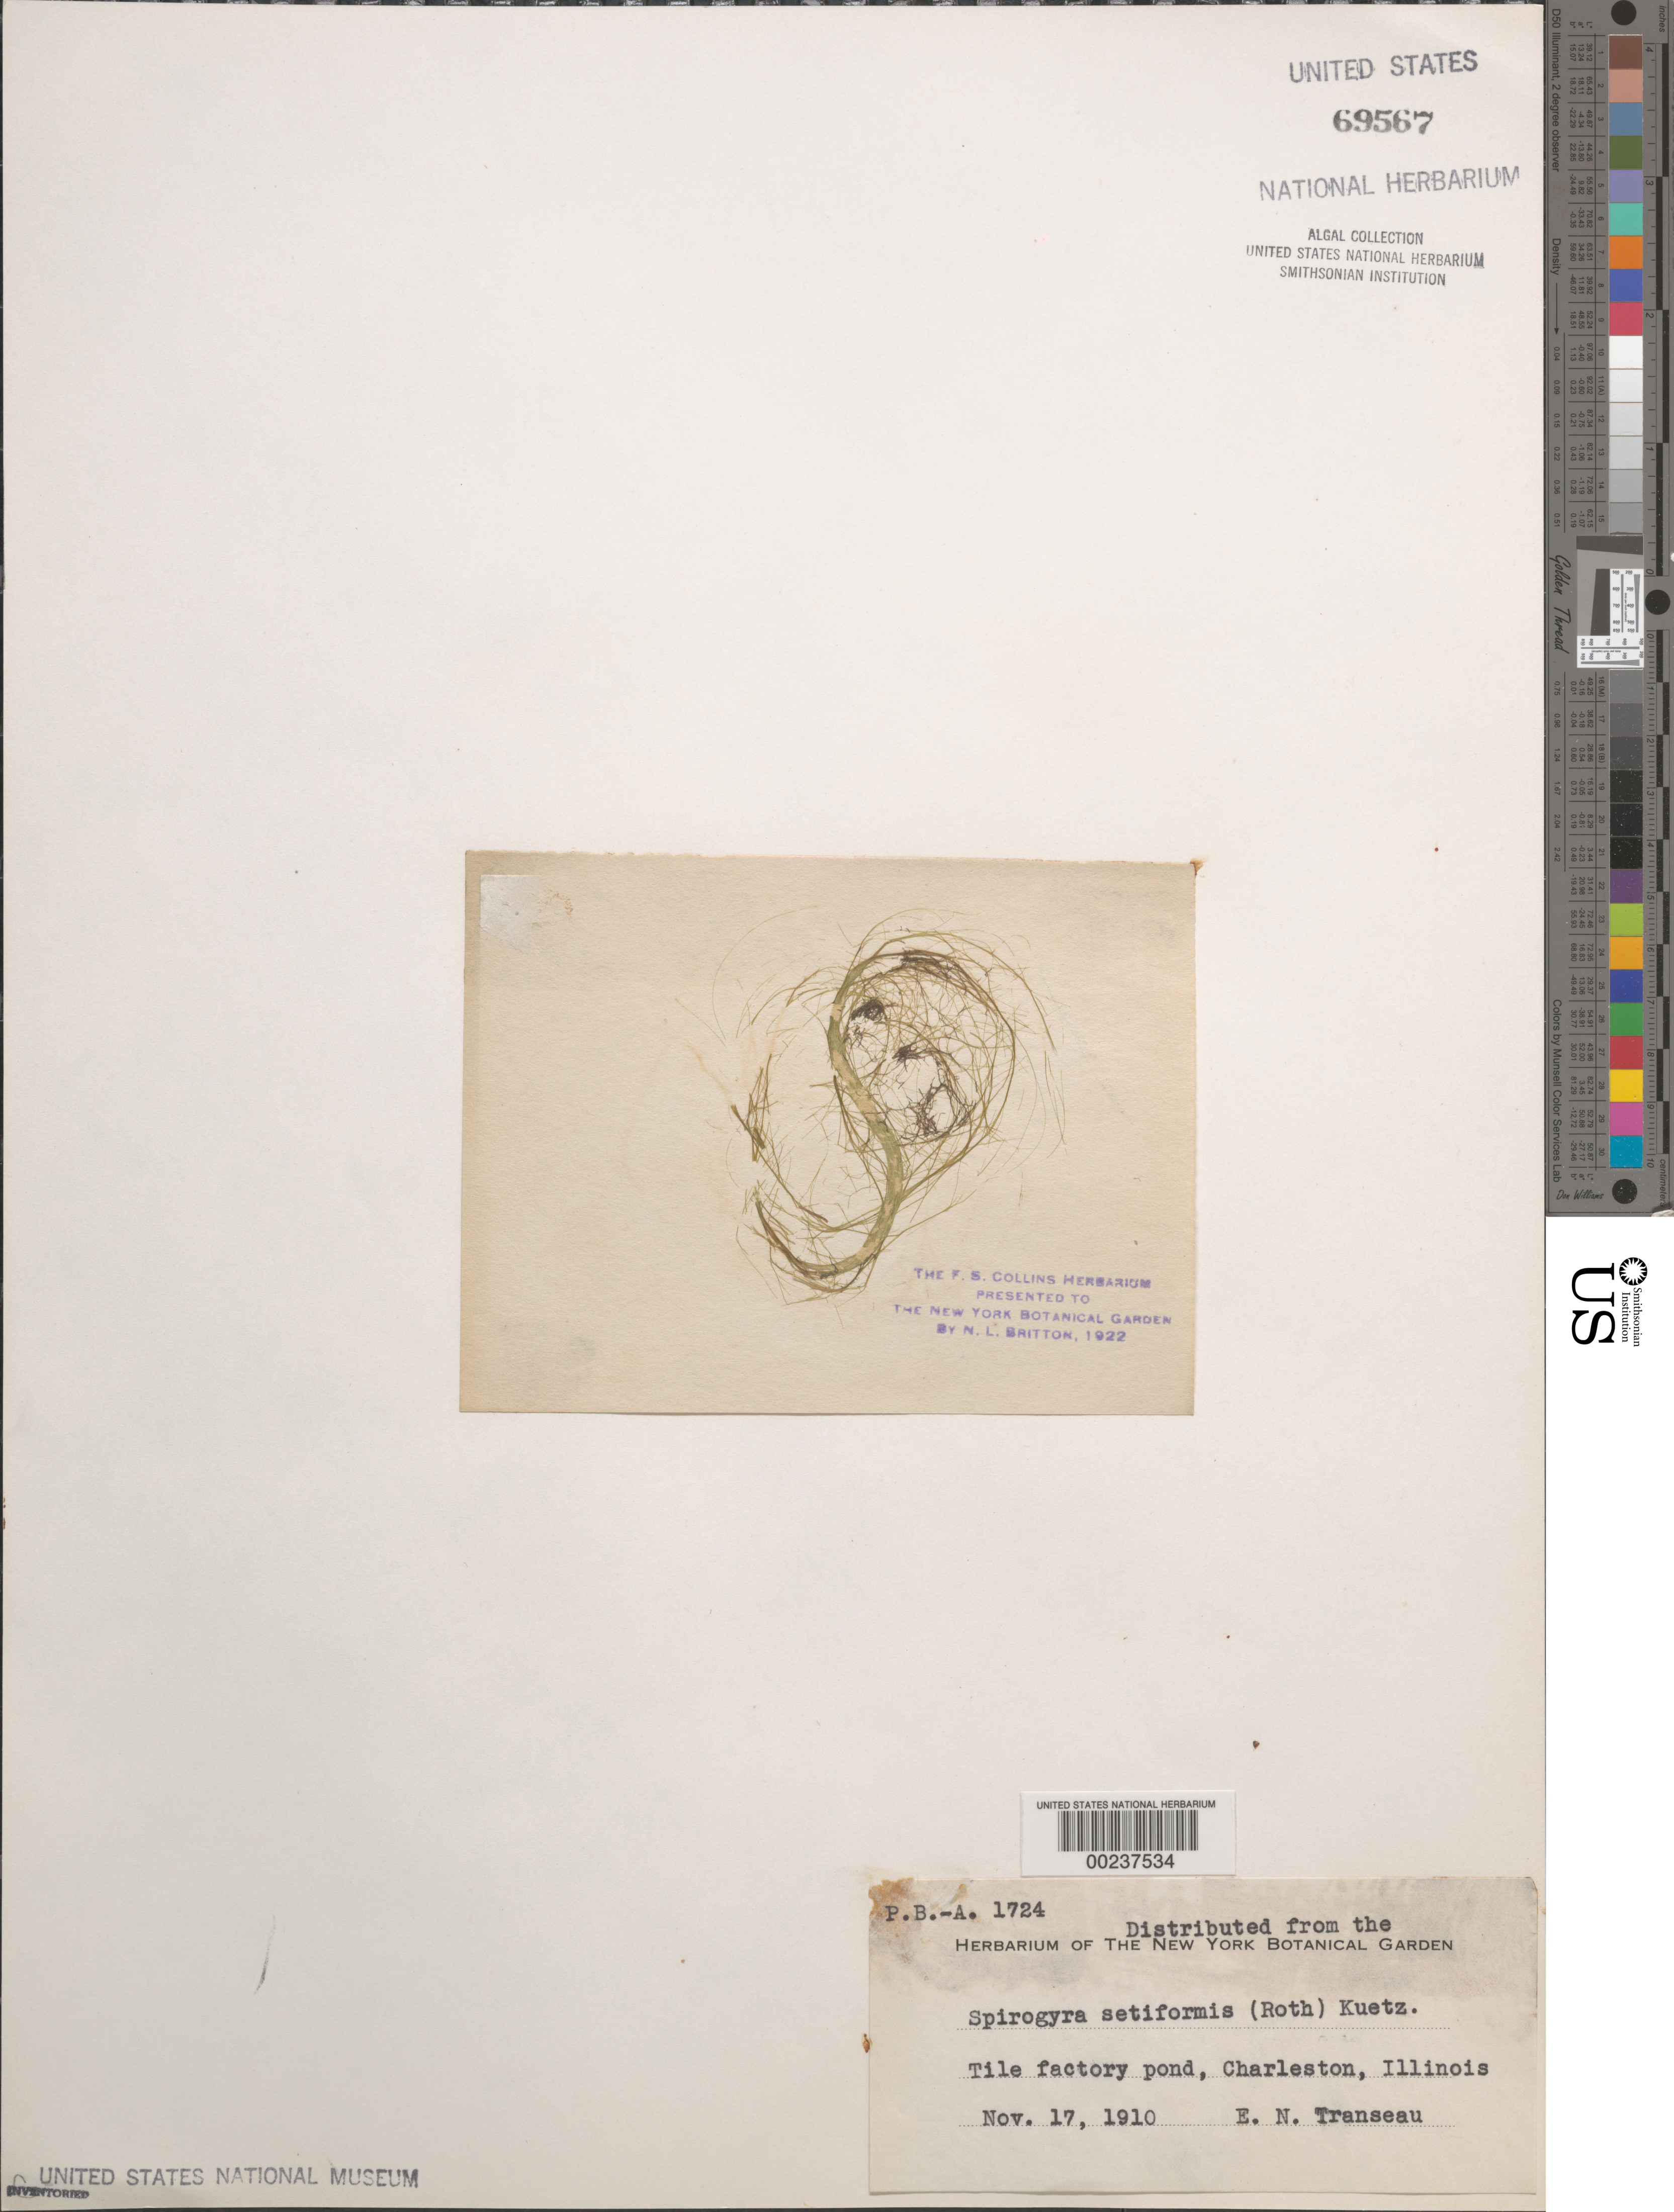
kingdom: Plantae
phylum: Charophyta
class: Zygnematophyceae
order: Zygnematales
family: Zygnemataceae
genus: Spirogyra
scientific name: Spirogyra setiformis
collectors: E. Transeau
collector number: PB-A 1724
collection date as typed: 17 Nov 1917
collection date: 1917-11-17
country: United States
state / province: Illinois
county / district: Coles County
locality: Charleston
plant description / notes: Collins, Holden & Setchell, Phycotheca Boreali-Americana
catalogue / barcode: US 69567